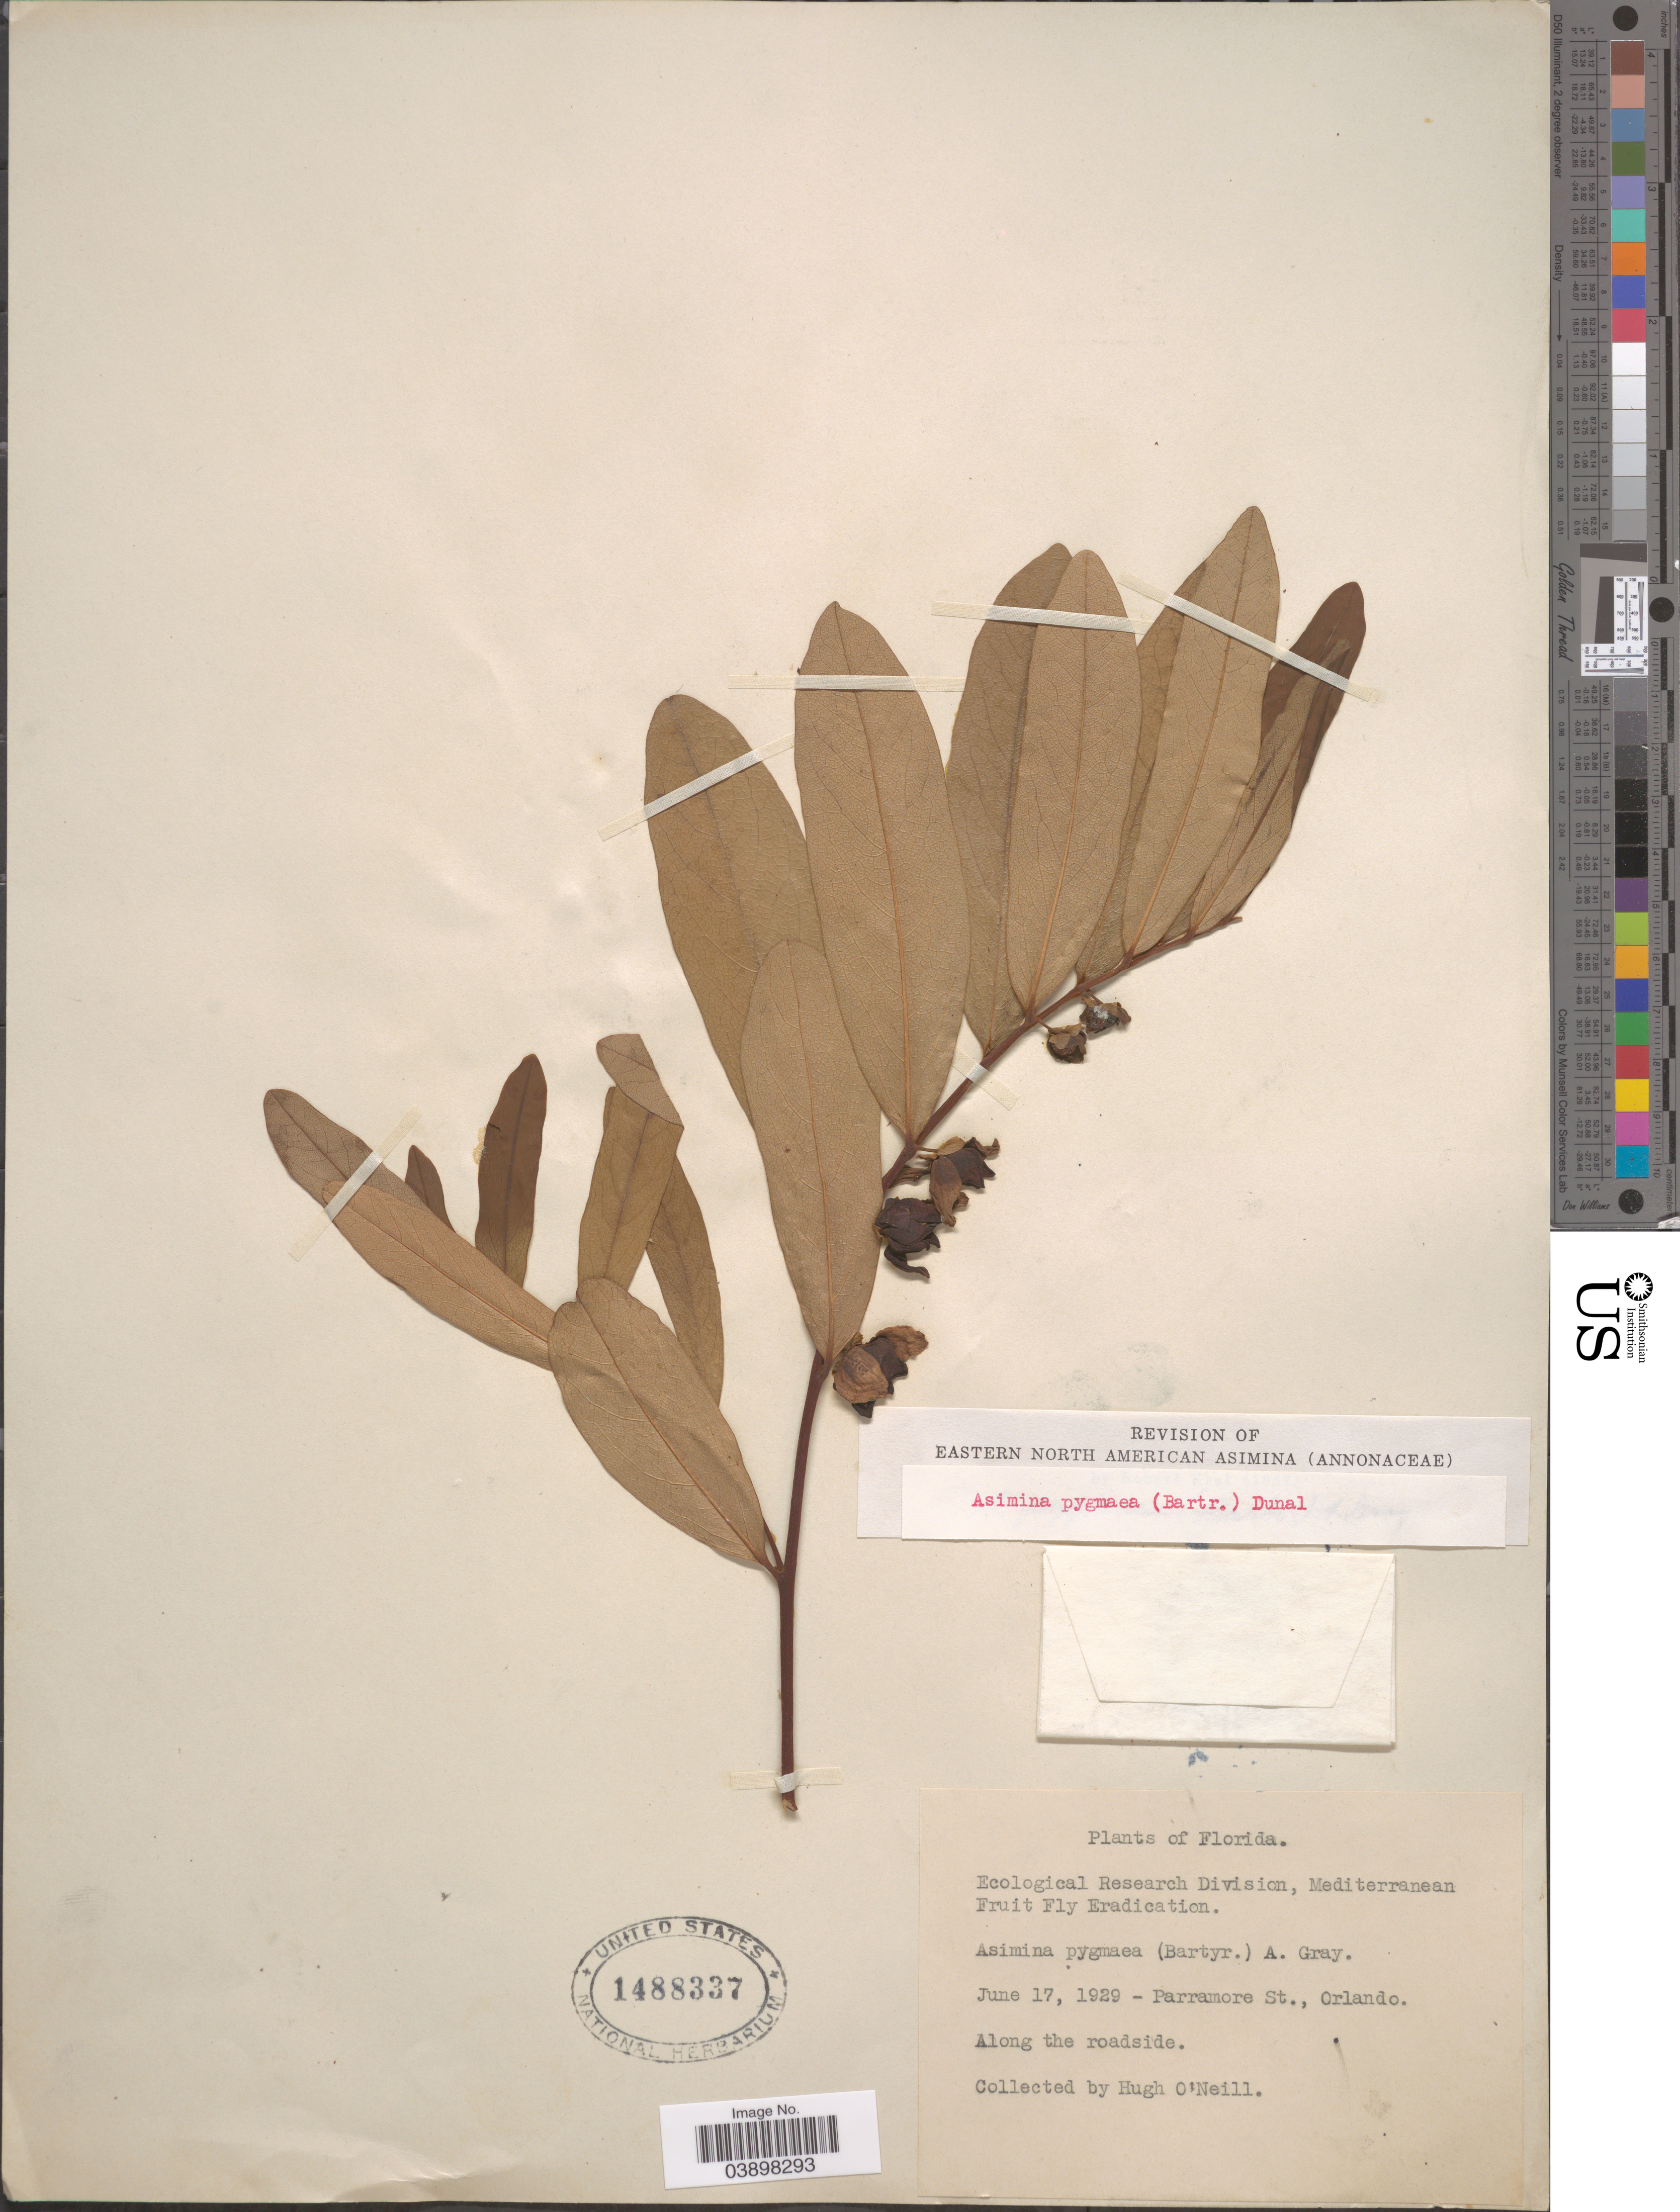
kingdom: Plantae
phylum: Tracheophyta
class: Magnoliopsida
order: Magnoliales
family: Annonaceae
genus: Asimina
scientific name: Asimina pygmaea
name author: Dunal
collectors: H. O'Neill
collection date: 1929-06-17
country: United States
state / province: Florida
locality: Parramore St., Orlando. Along the roadside.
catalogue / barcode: US 1488337